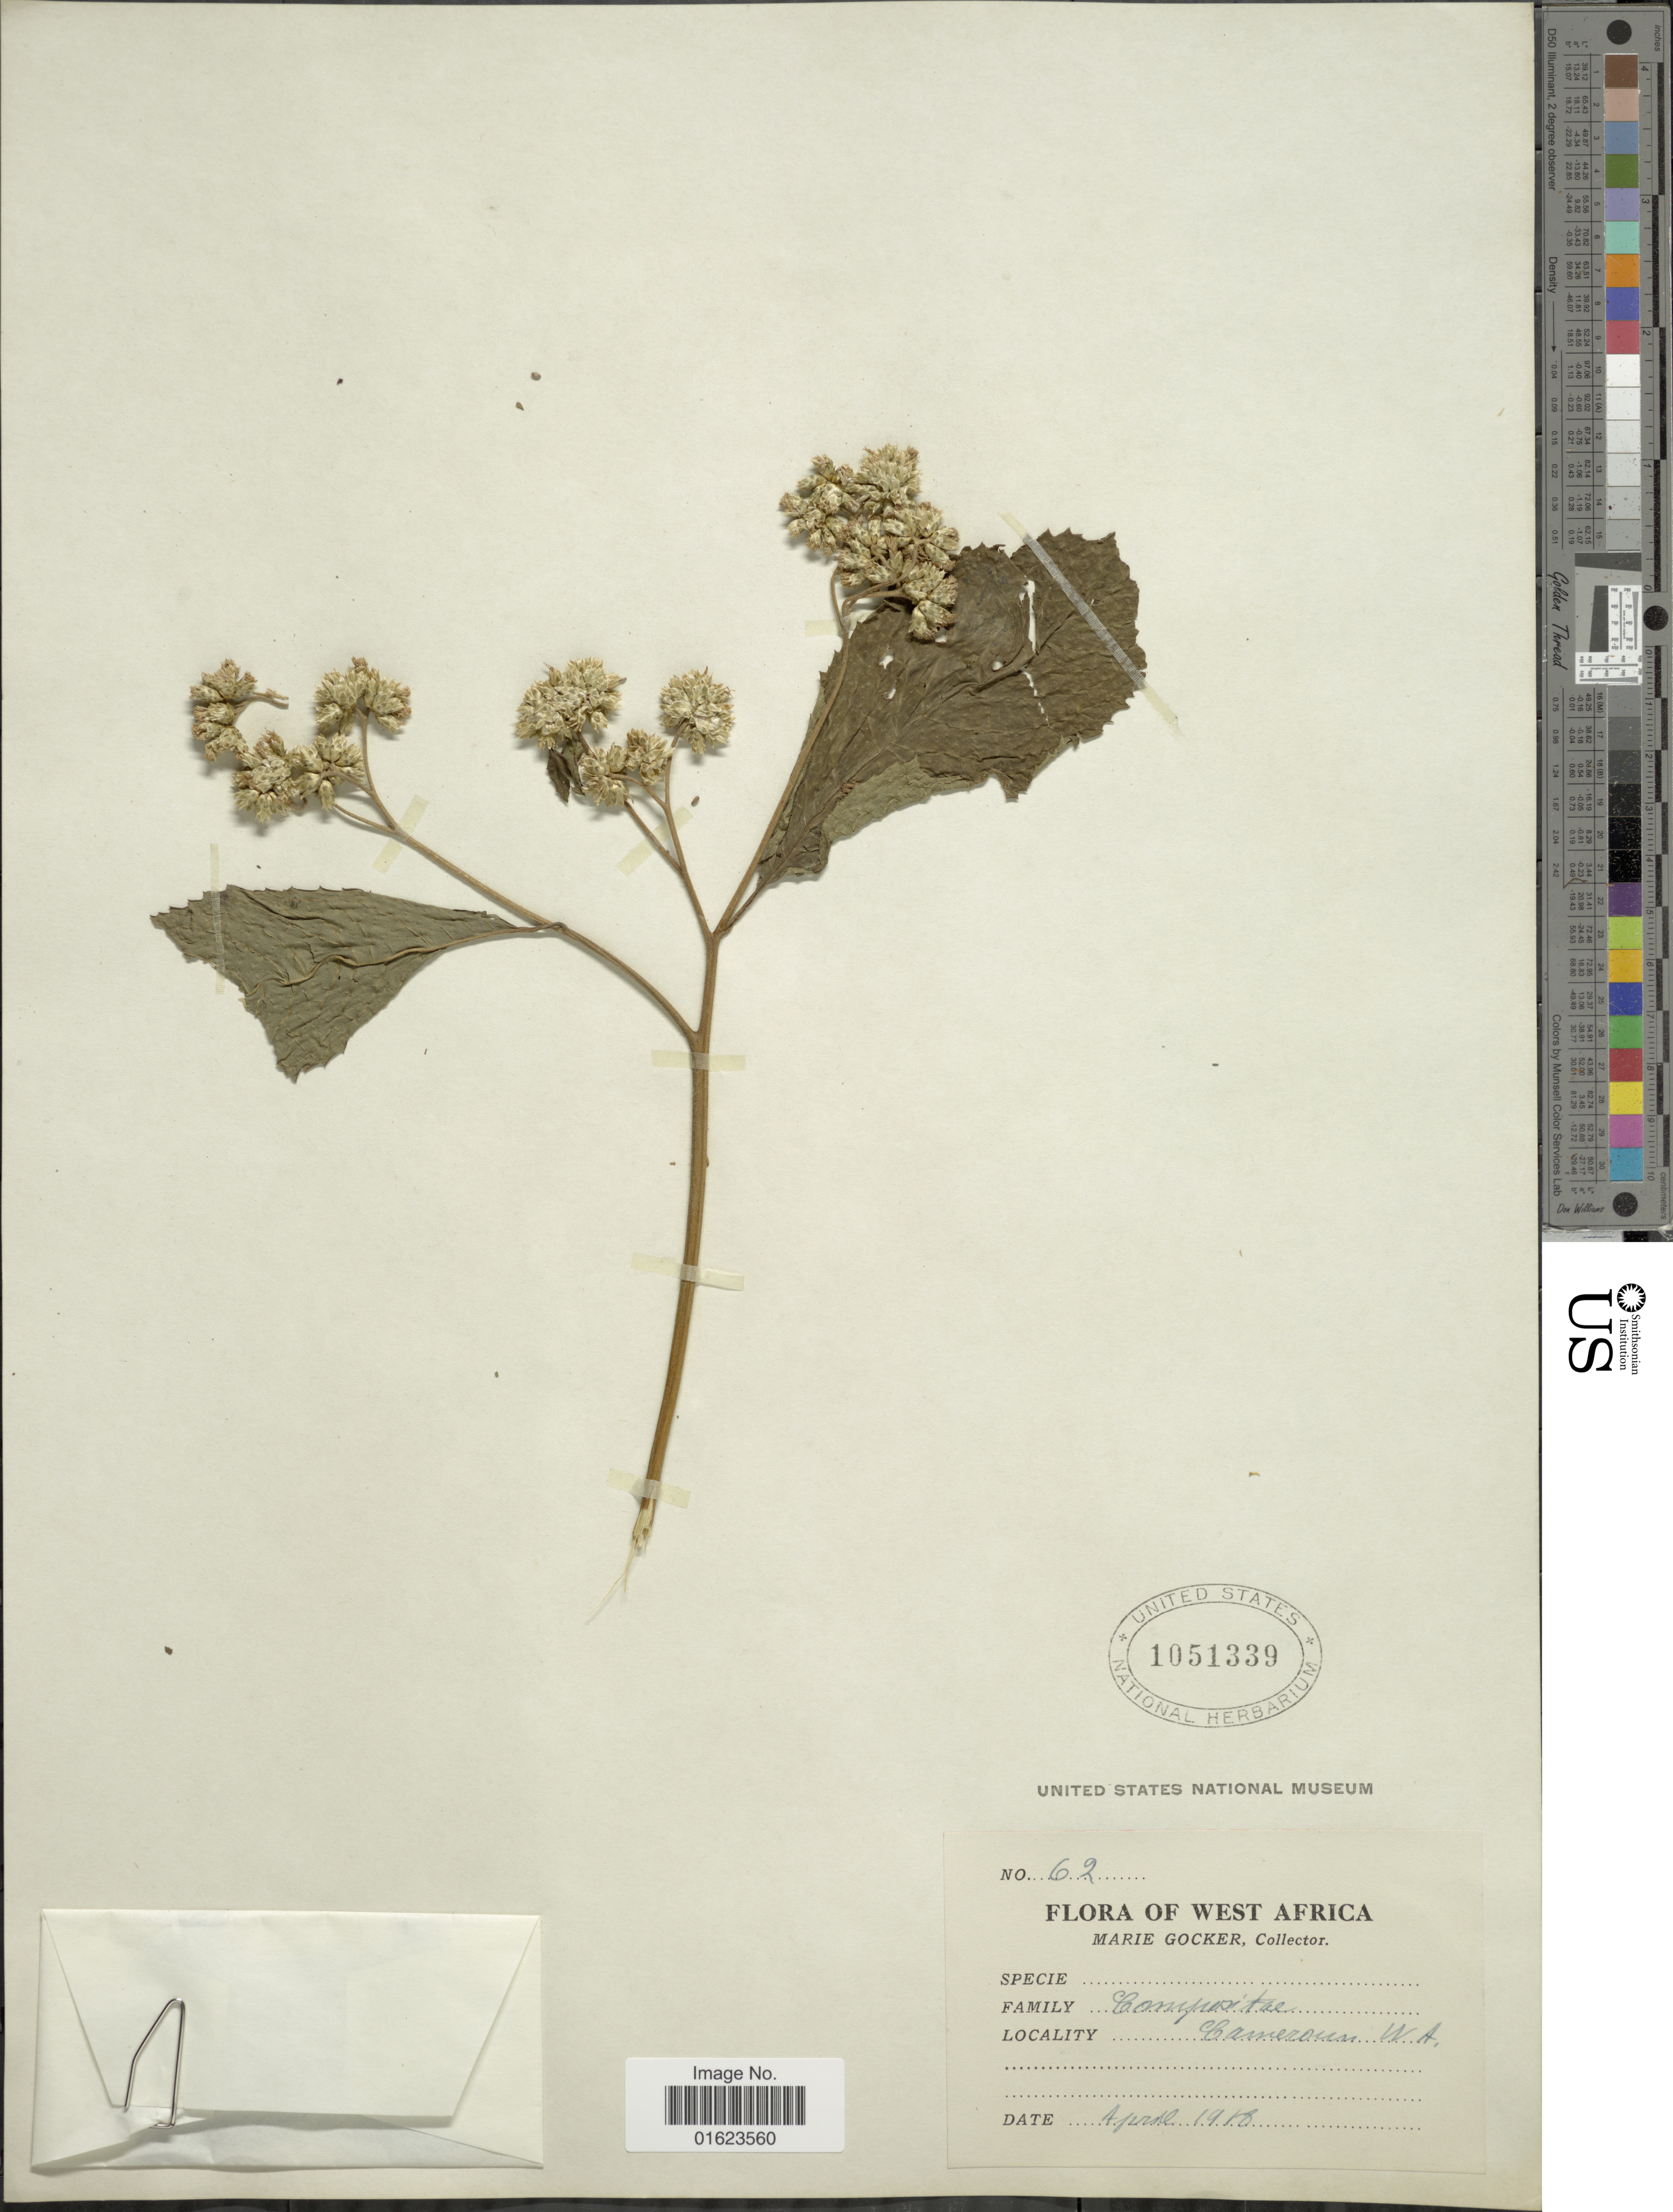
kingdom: Plantae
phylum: Tracheophyta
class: Magnoliopsida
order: Asterales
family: Asteraceae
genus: Bothriocline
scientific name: Bothriocline sp.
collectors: M. Gocker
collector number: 62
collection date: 1918-04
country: Cameroon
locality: West Africa. Cameroun, W. A.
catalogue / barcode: US 1051339